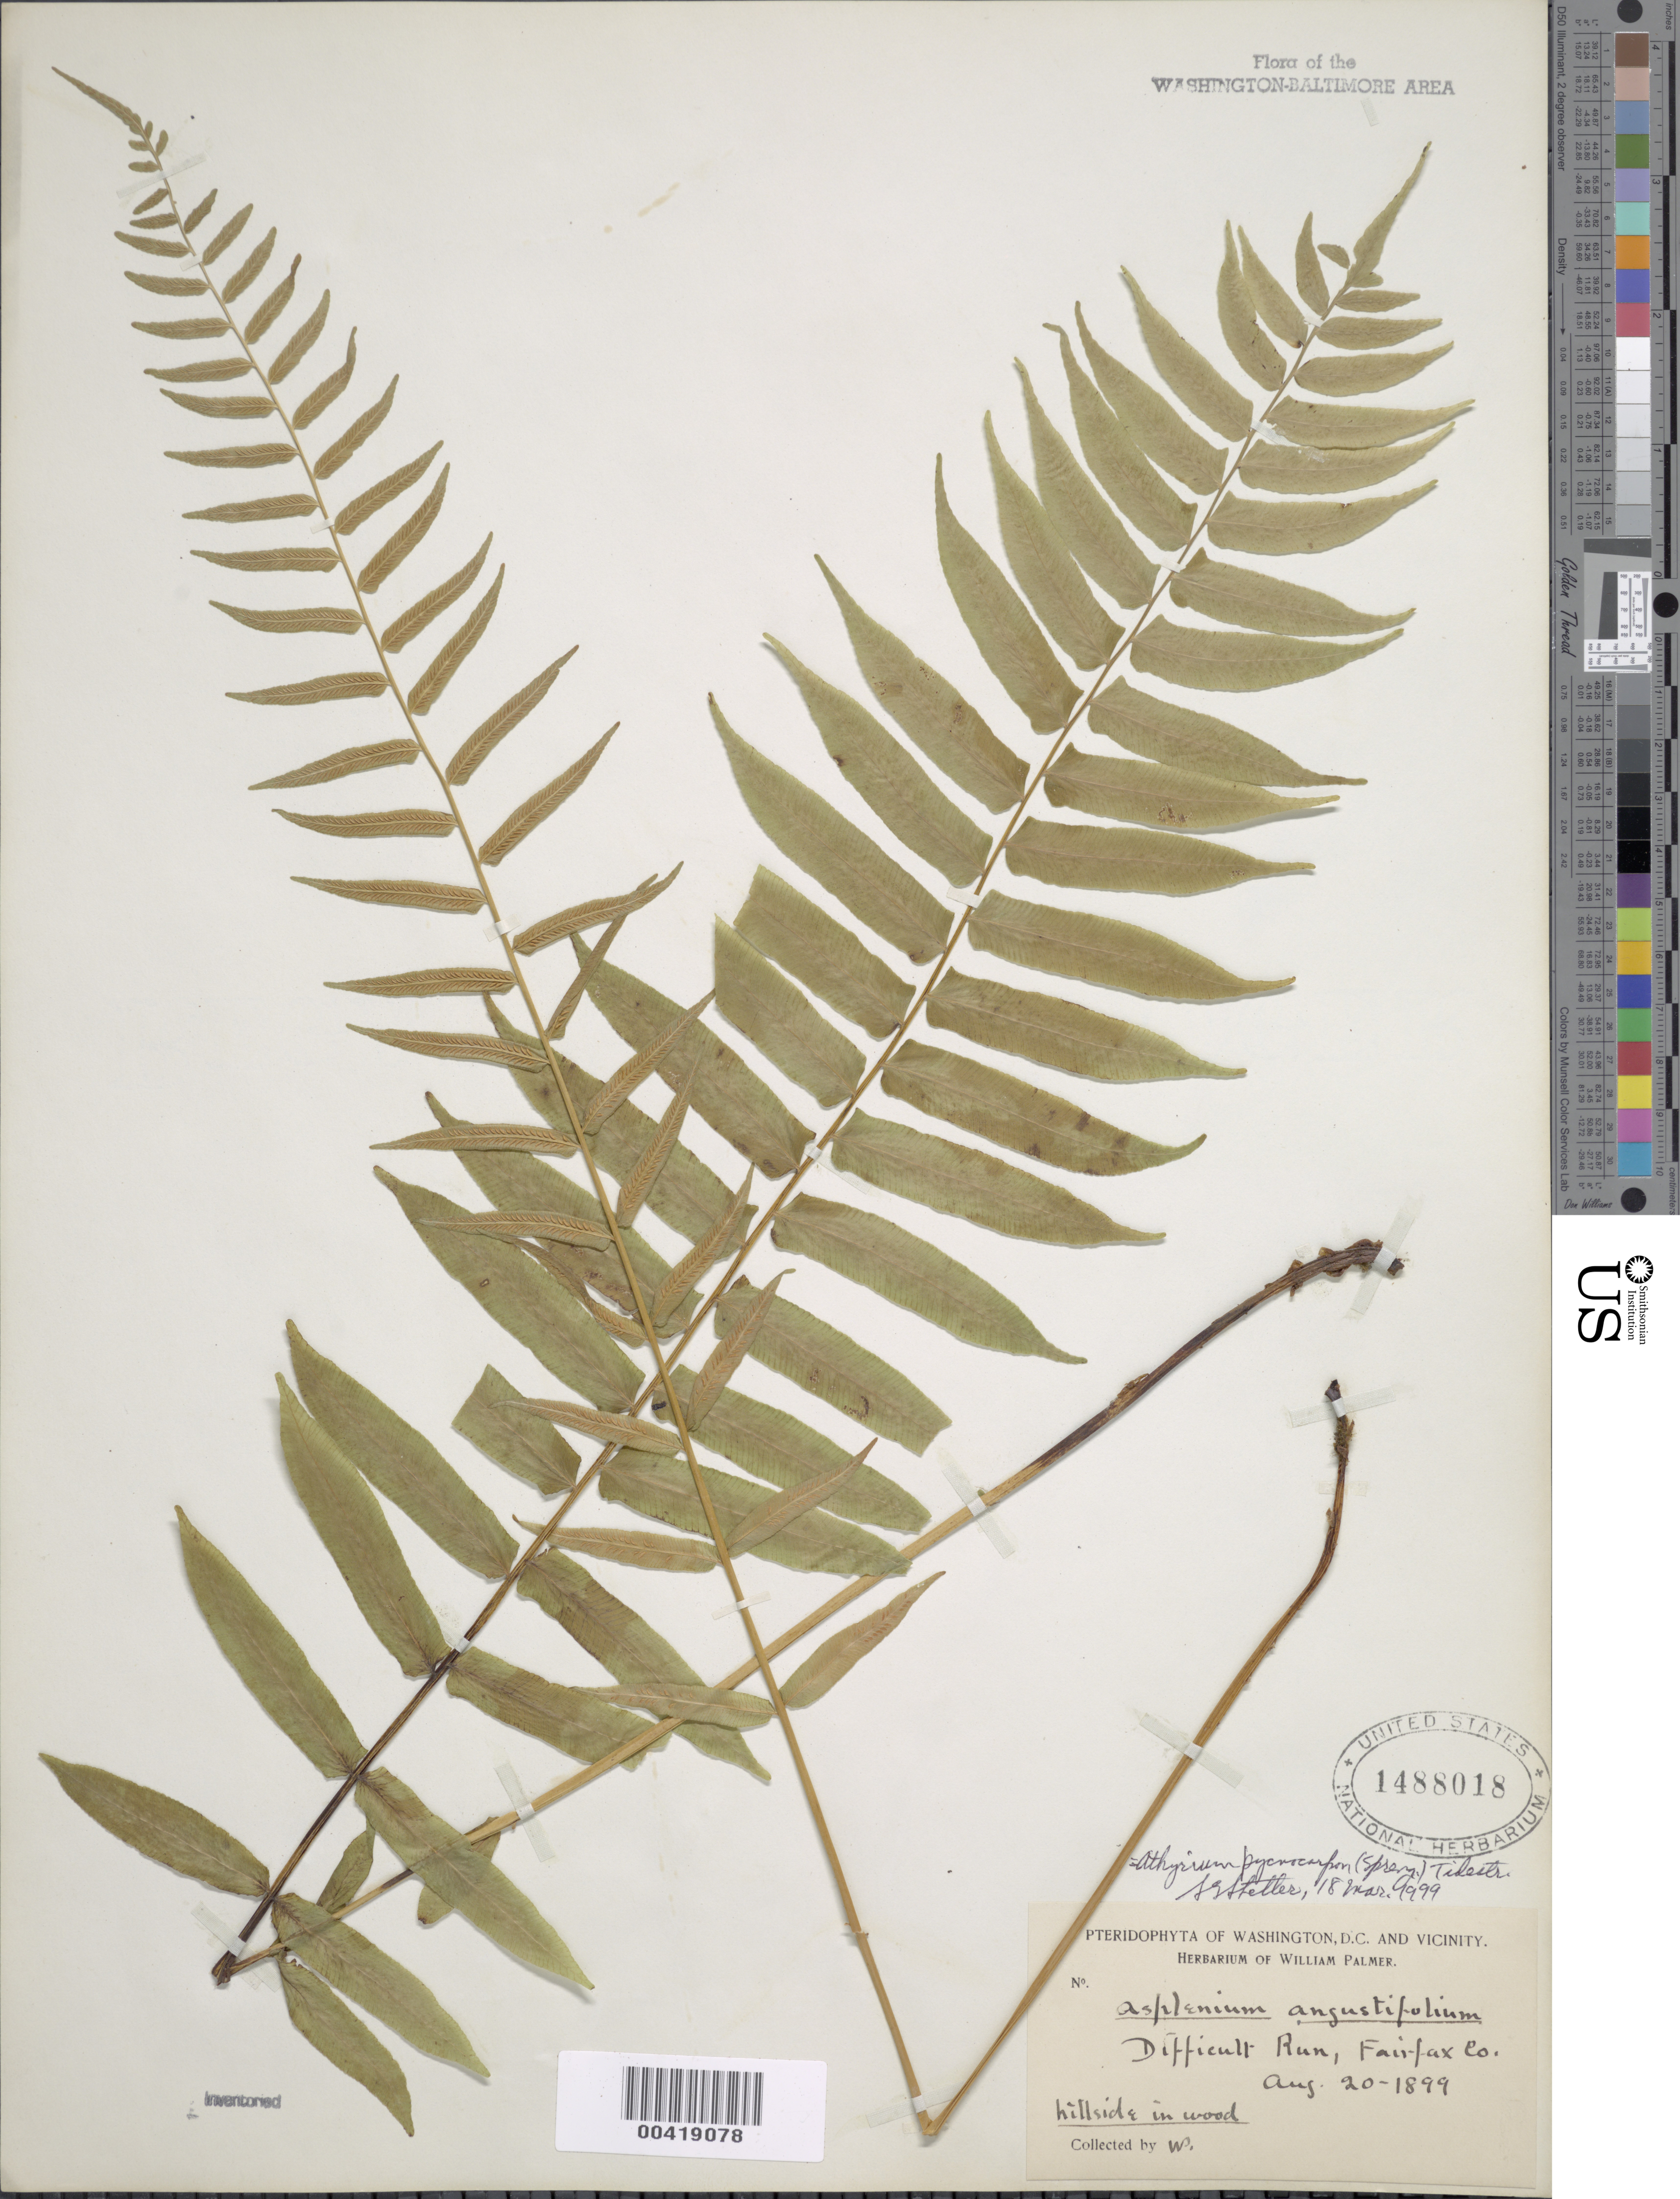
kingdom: Plantae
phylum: Tracheophyta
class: Polypodiopsida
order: Polypodiales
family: Diplaziopsidaceae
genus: Homalosorus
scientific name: Homalosorus pycnocarpos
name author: (Spreng.) Pic. Serm.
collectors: W. Palmer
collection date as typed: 20 Aug 1899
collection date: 1899-08-20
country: United States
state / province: Virginia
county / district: Fairfax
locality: Difficult Run C. and O. Canal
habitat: Hillside in wood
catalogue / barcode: US 1488018